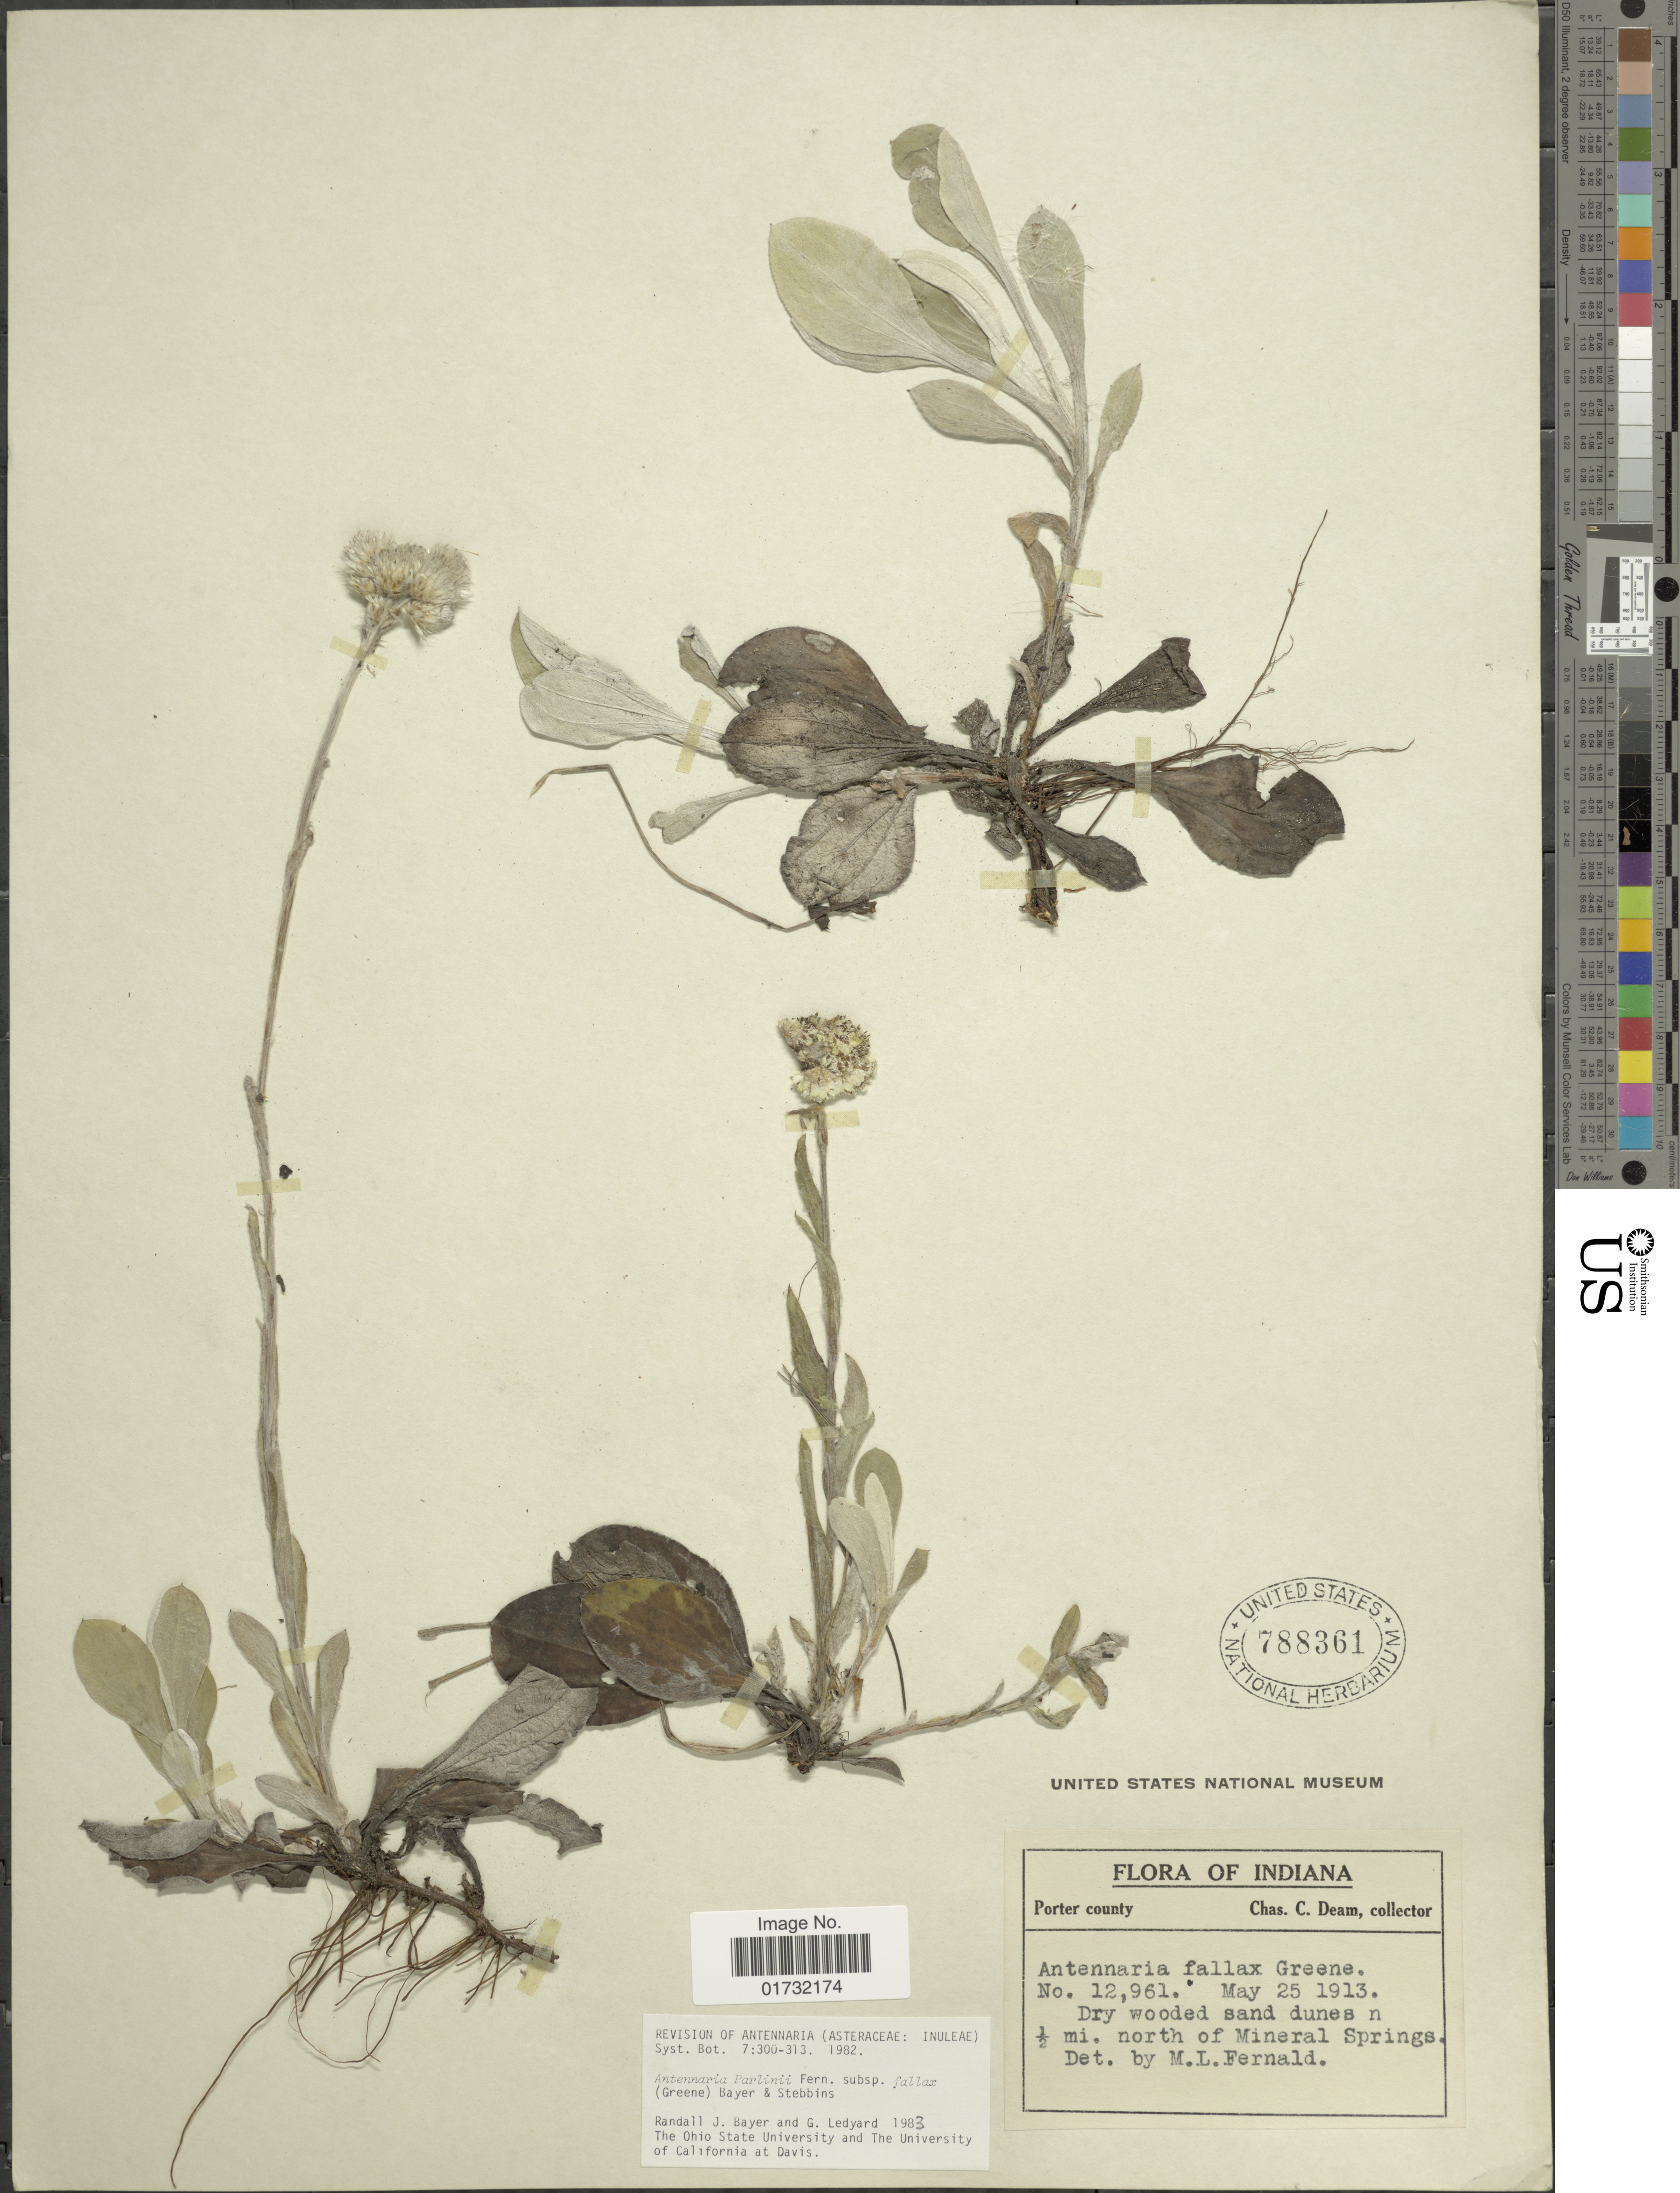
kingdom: Plantae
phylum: Tracheophyta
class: Magnoliopsida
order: Asterales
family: Asteraceae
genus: Antennaria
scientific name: Antennaria parlinii subsp. fallax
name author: (Greene) R.J. Bayer & Stebbins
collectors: C. C. Deam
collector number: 12961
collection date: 1913-05-25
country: United States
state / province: Indiana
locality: ½ mi. north of Miineral Springs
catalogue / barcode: US 788361